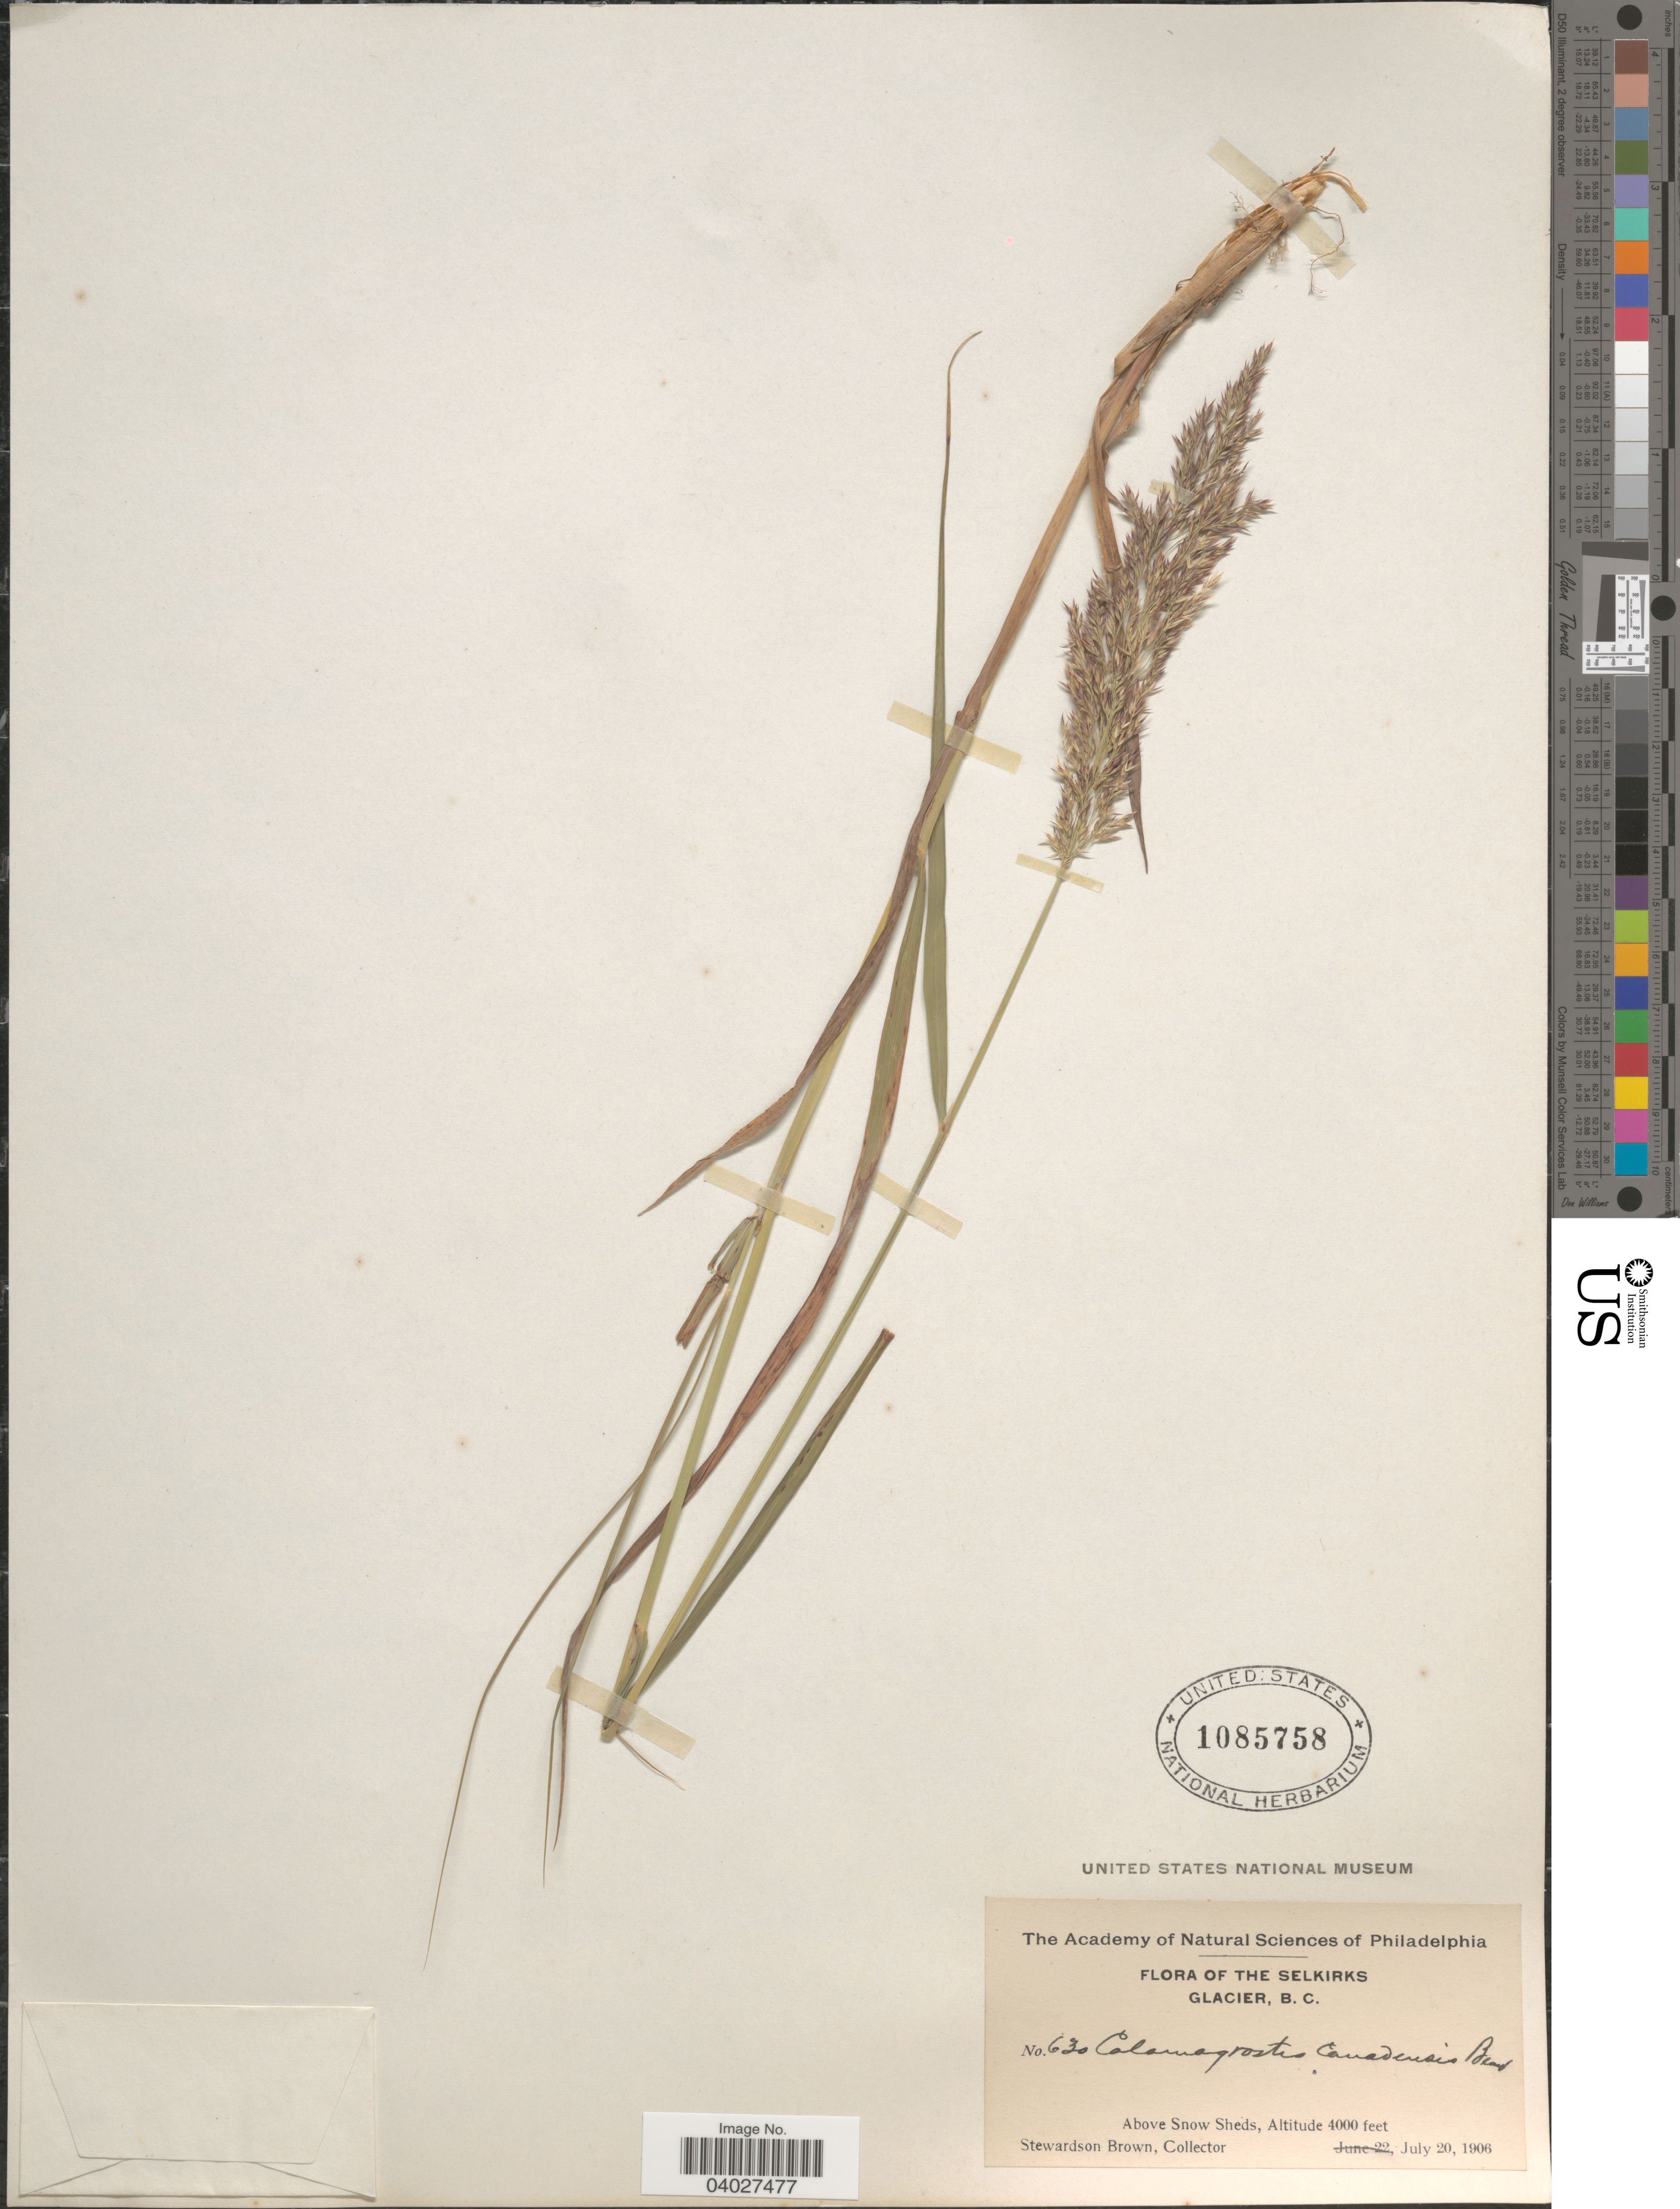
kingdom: Plantae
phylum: Tracheophyta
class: Liliopsida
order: Poales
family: Poaceae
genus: Calamagrostis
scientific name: Calamagrostis canadensis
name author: (Michx.) P. Beauv.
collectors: S. Brown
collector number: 630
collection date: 1906-07-20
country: Canada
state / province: British Columbia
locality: The Selkirks Glacier. Above Snow Sheds.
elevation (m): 1219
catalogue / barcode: US 1085758